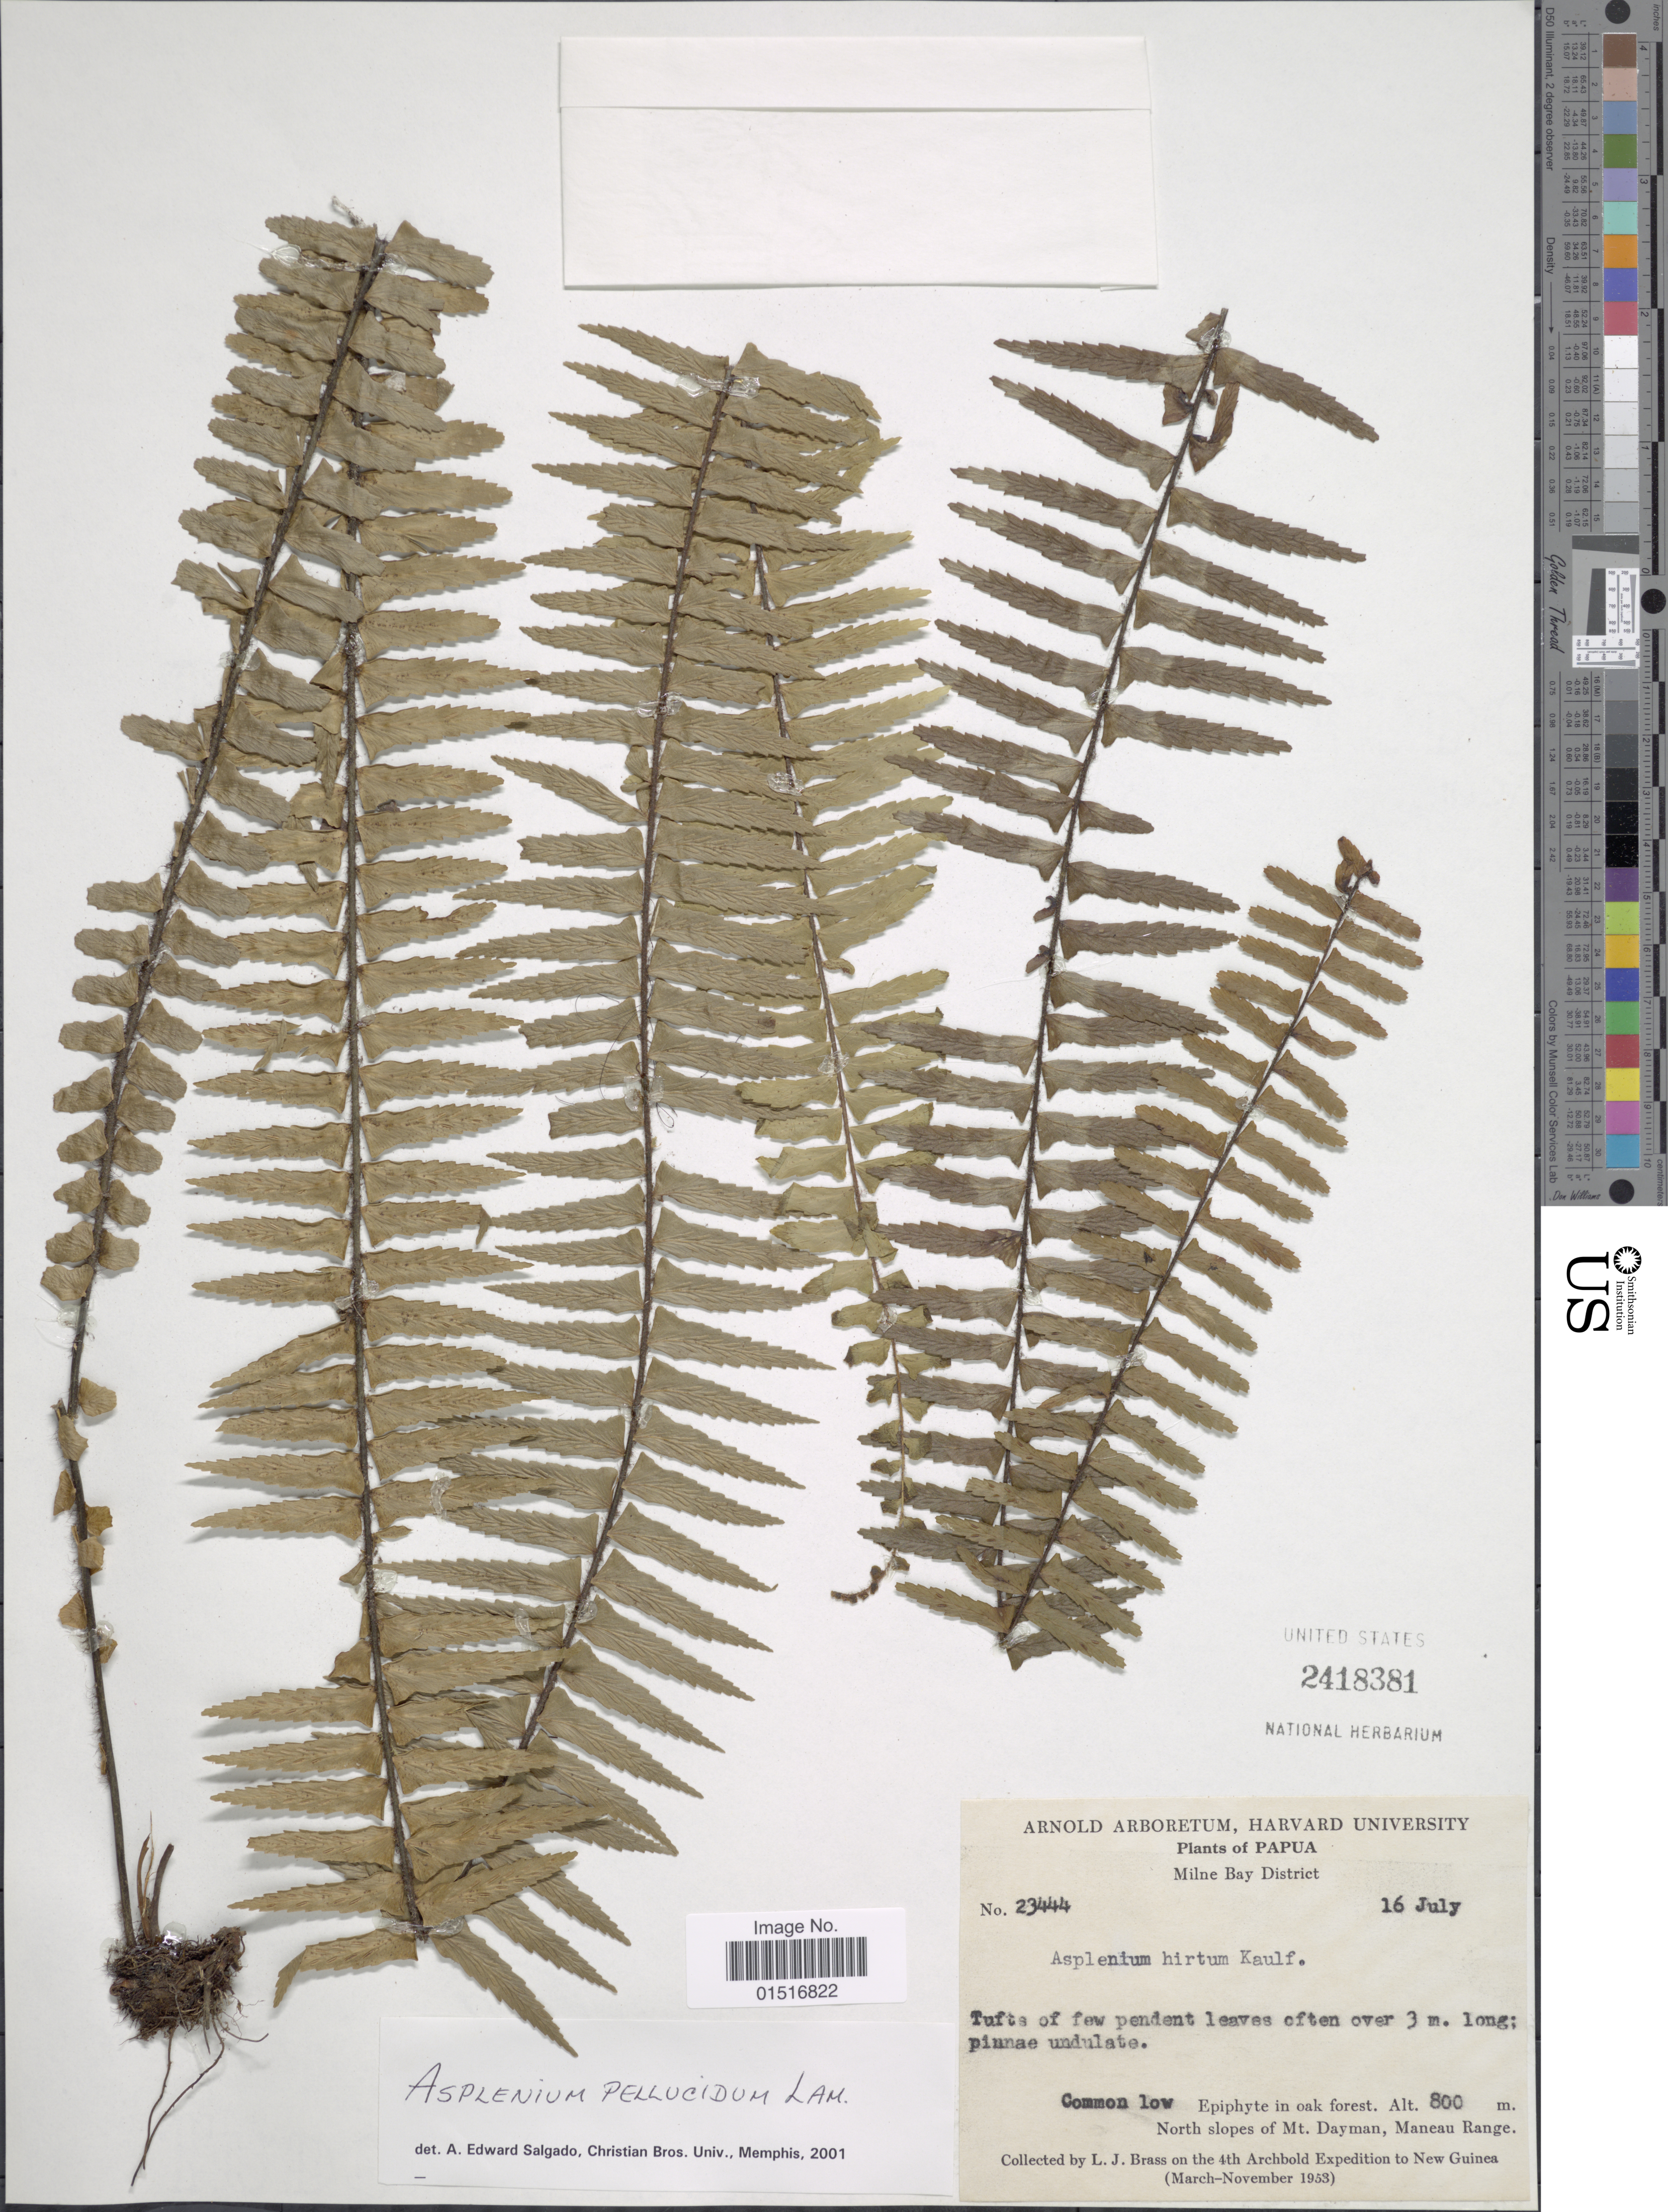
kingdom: Plantae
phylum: Tracheophyta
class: Polypodiopsida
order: Polypodiales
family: Aspleniaceae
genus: Asplenium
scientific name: Asplenium pellucidum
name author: Lam.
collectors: L. J. Brass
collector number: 23444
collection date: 1953-07-16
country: Papua New Guinea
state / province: Milne Bay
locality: Papua. North slopes of Mt. Dayman, Maneau Range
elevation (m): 800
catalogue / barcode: US 2418381